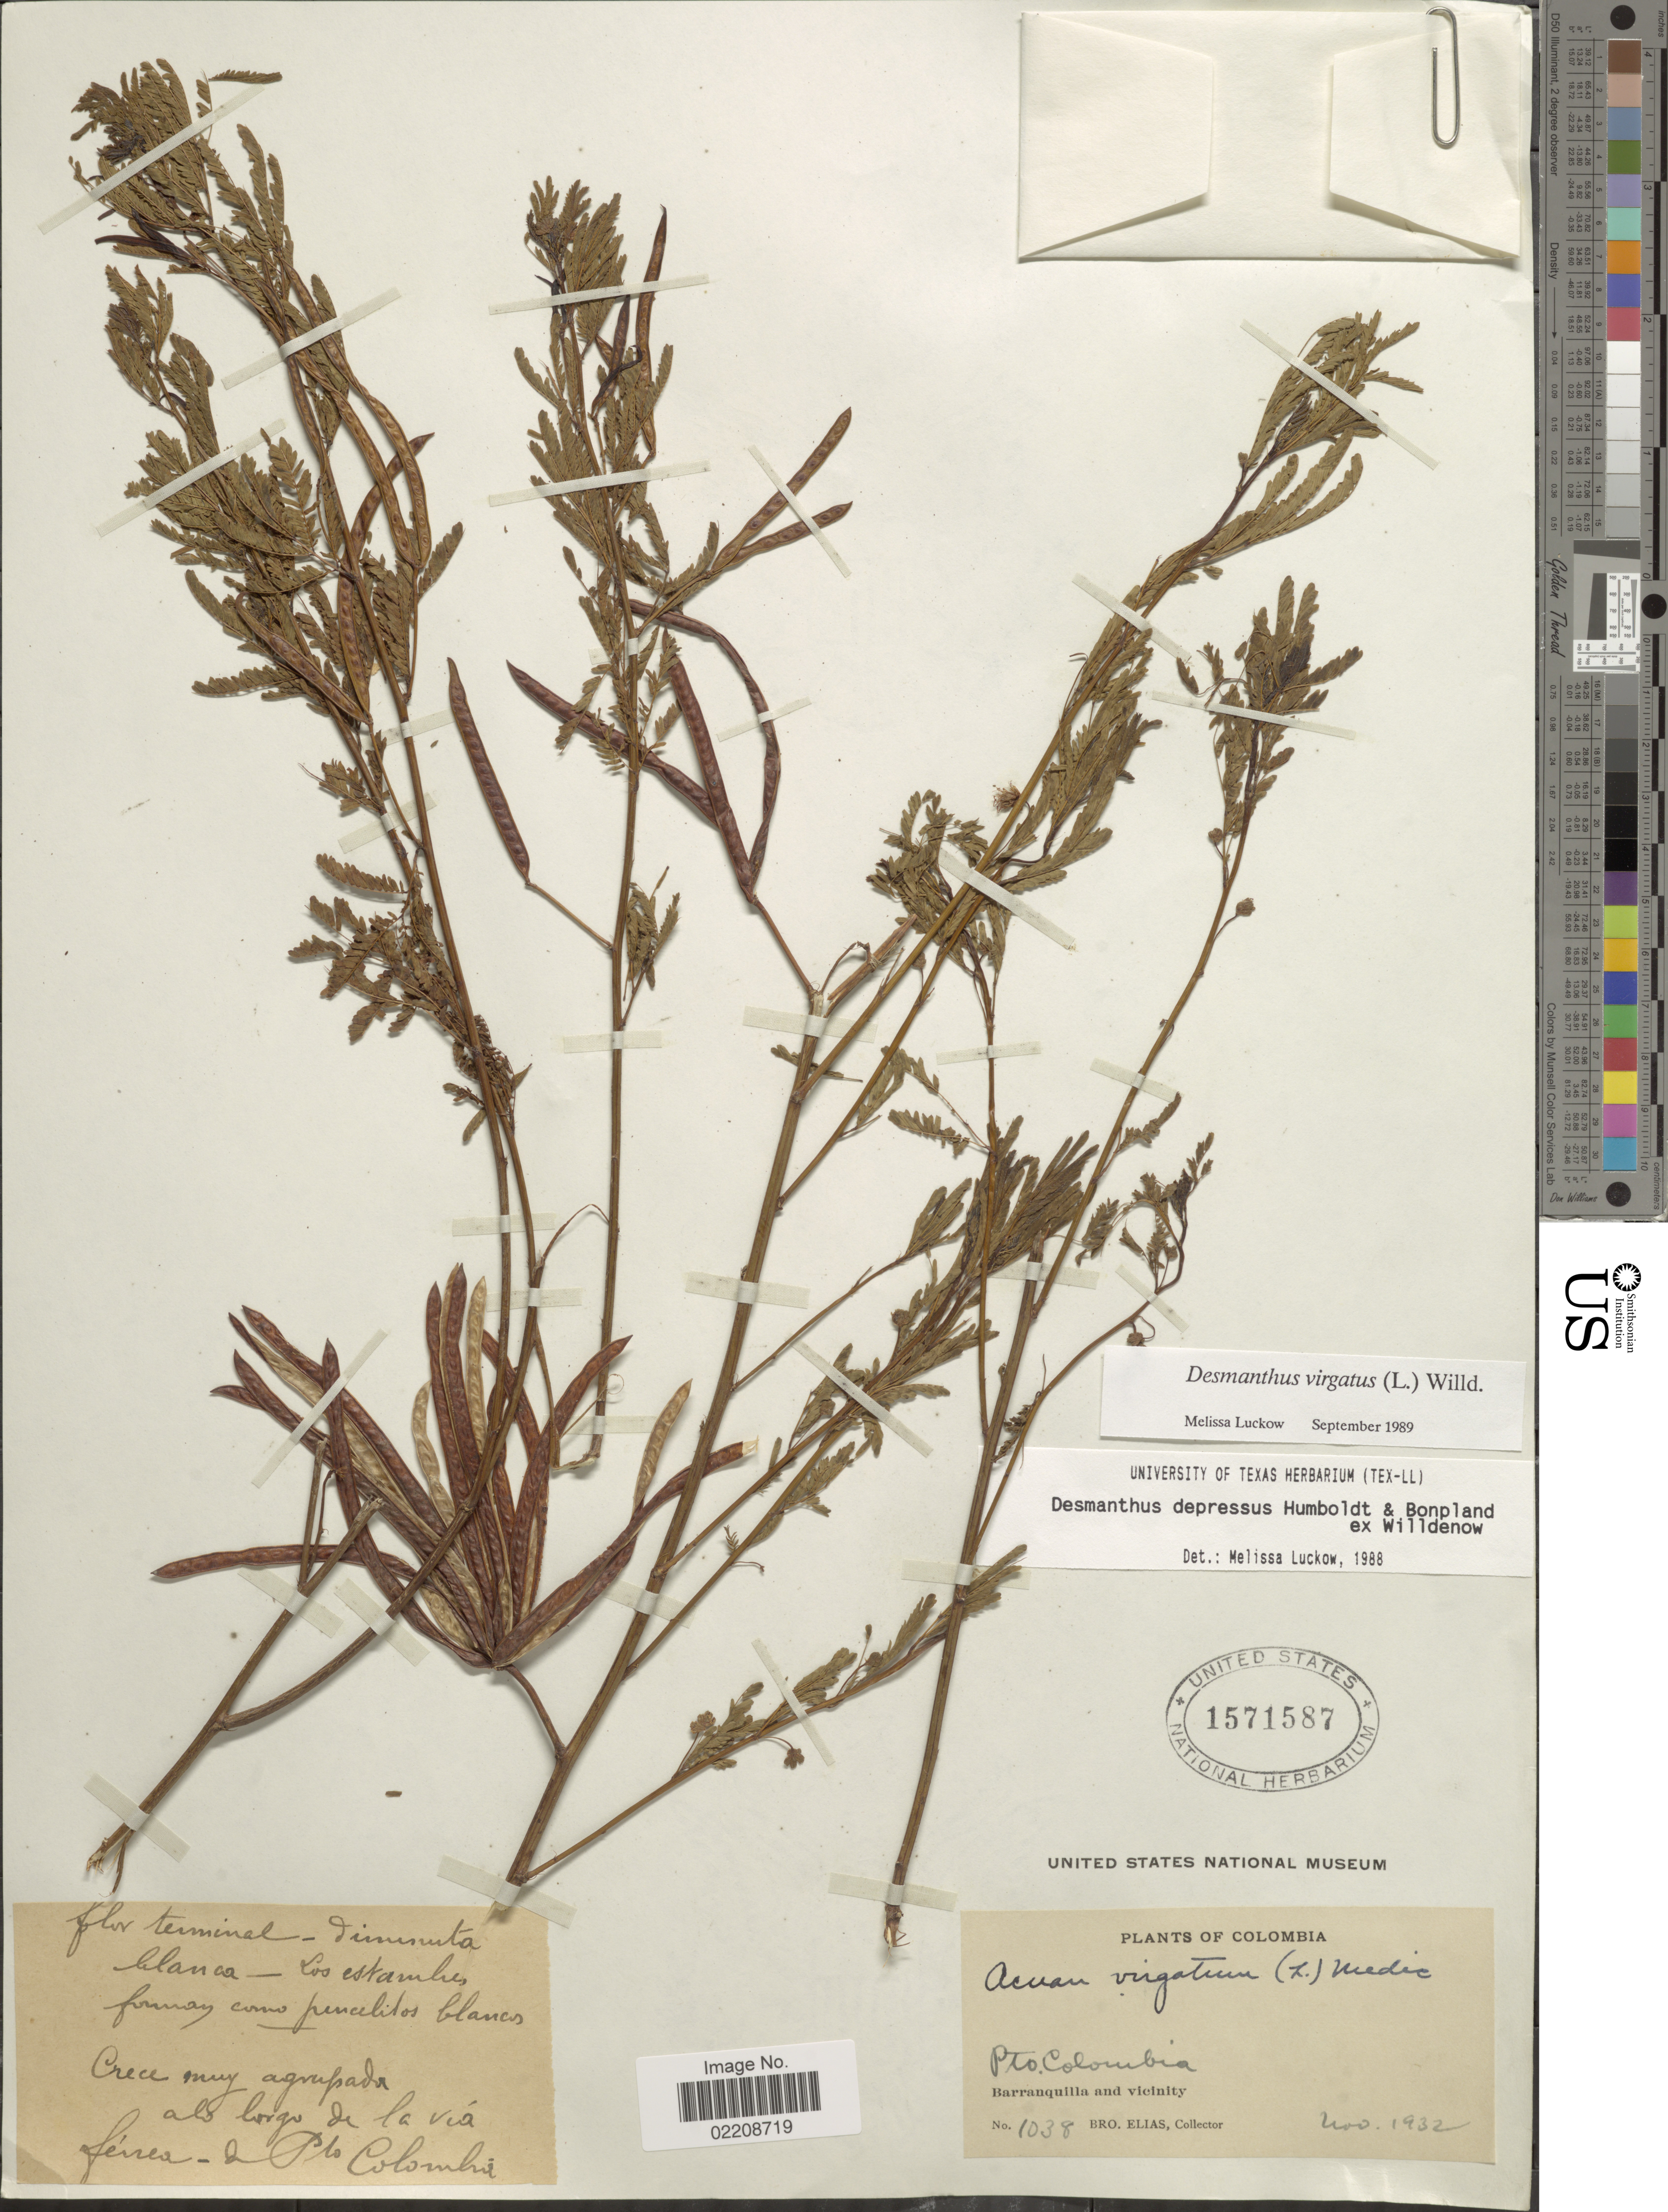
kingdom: Plantae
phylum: Tracheophyta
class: Magnoliopsida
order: Fabales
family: Fabaceae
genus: Desmanthus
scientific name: Desmanthus virgatus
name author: (L.) Willd.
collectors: Bro. Elias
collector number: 1038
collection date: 1932-11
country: Colombia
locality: Pto. Columbia, Barranquilla and Vicinity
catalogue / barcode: US 1571587